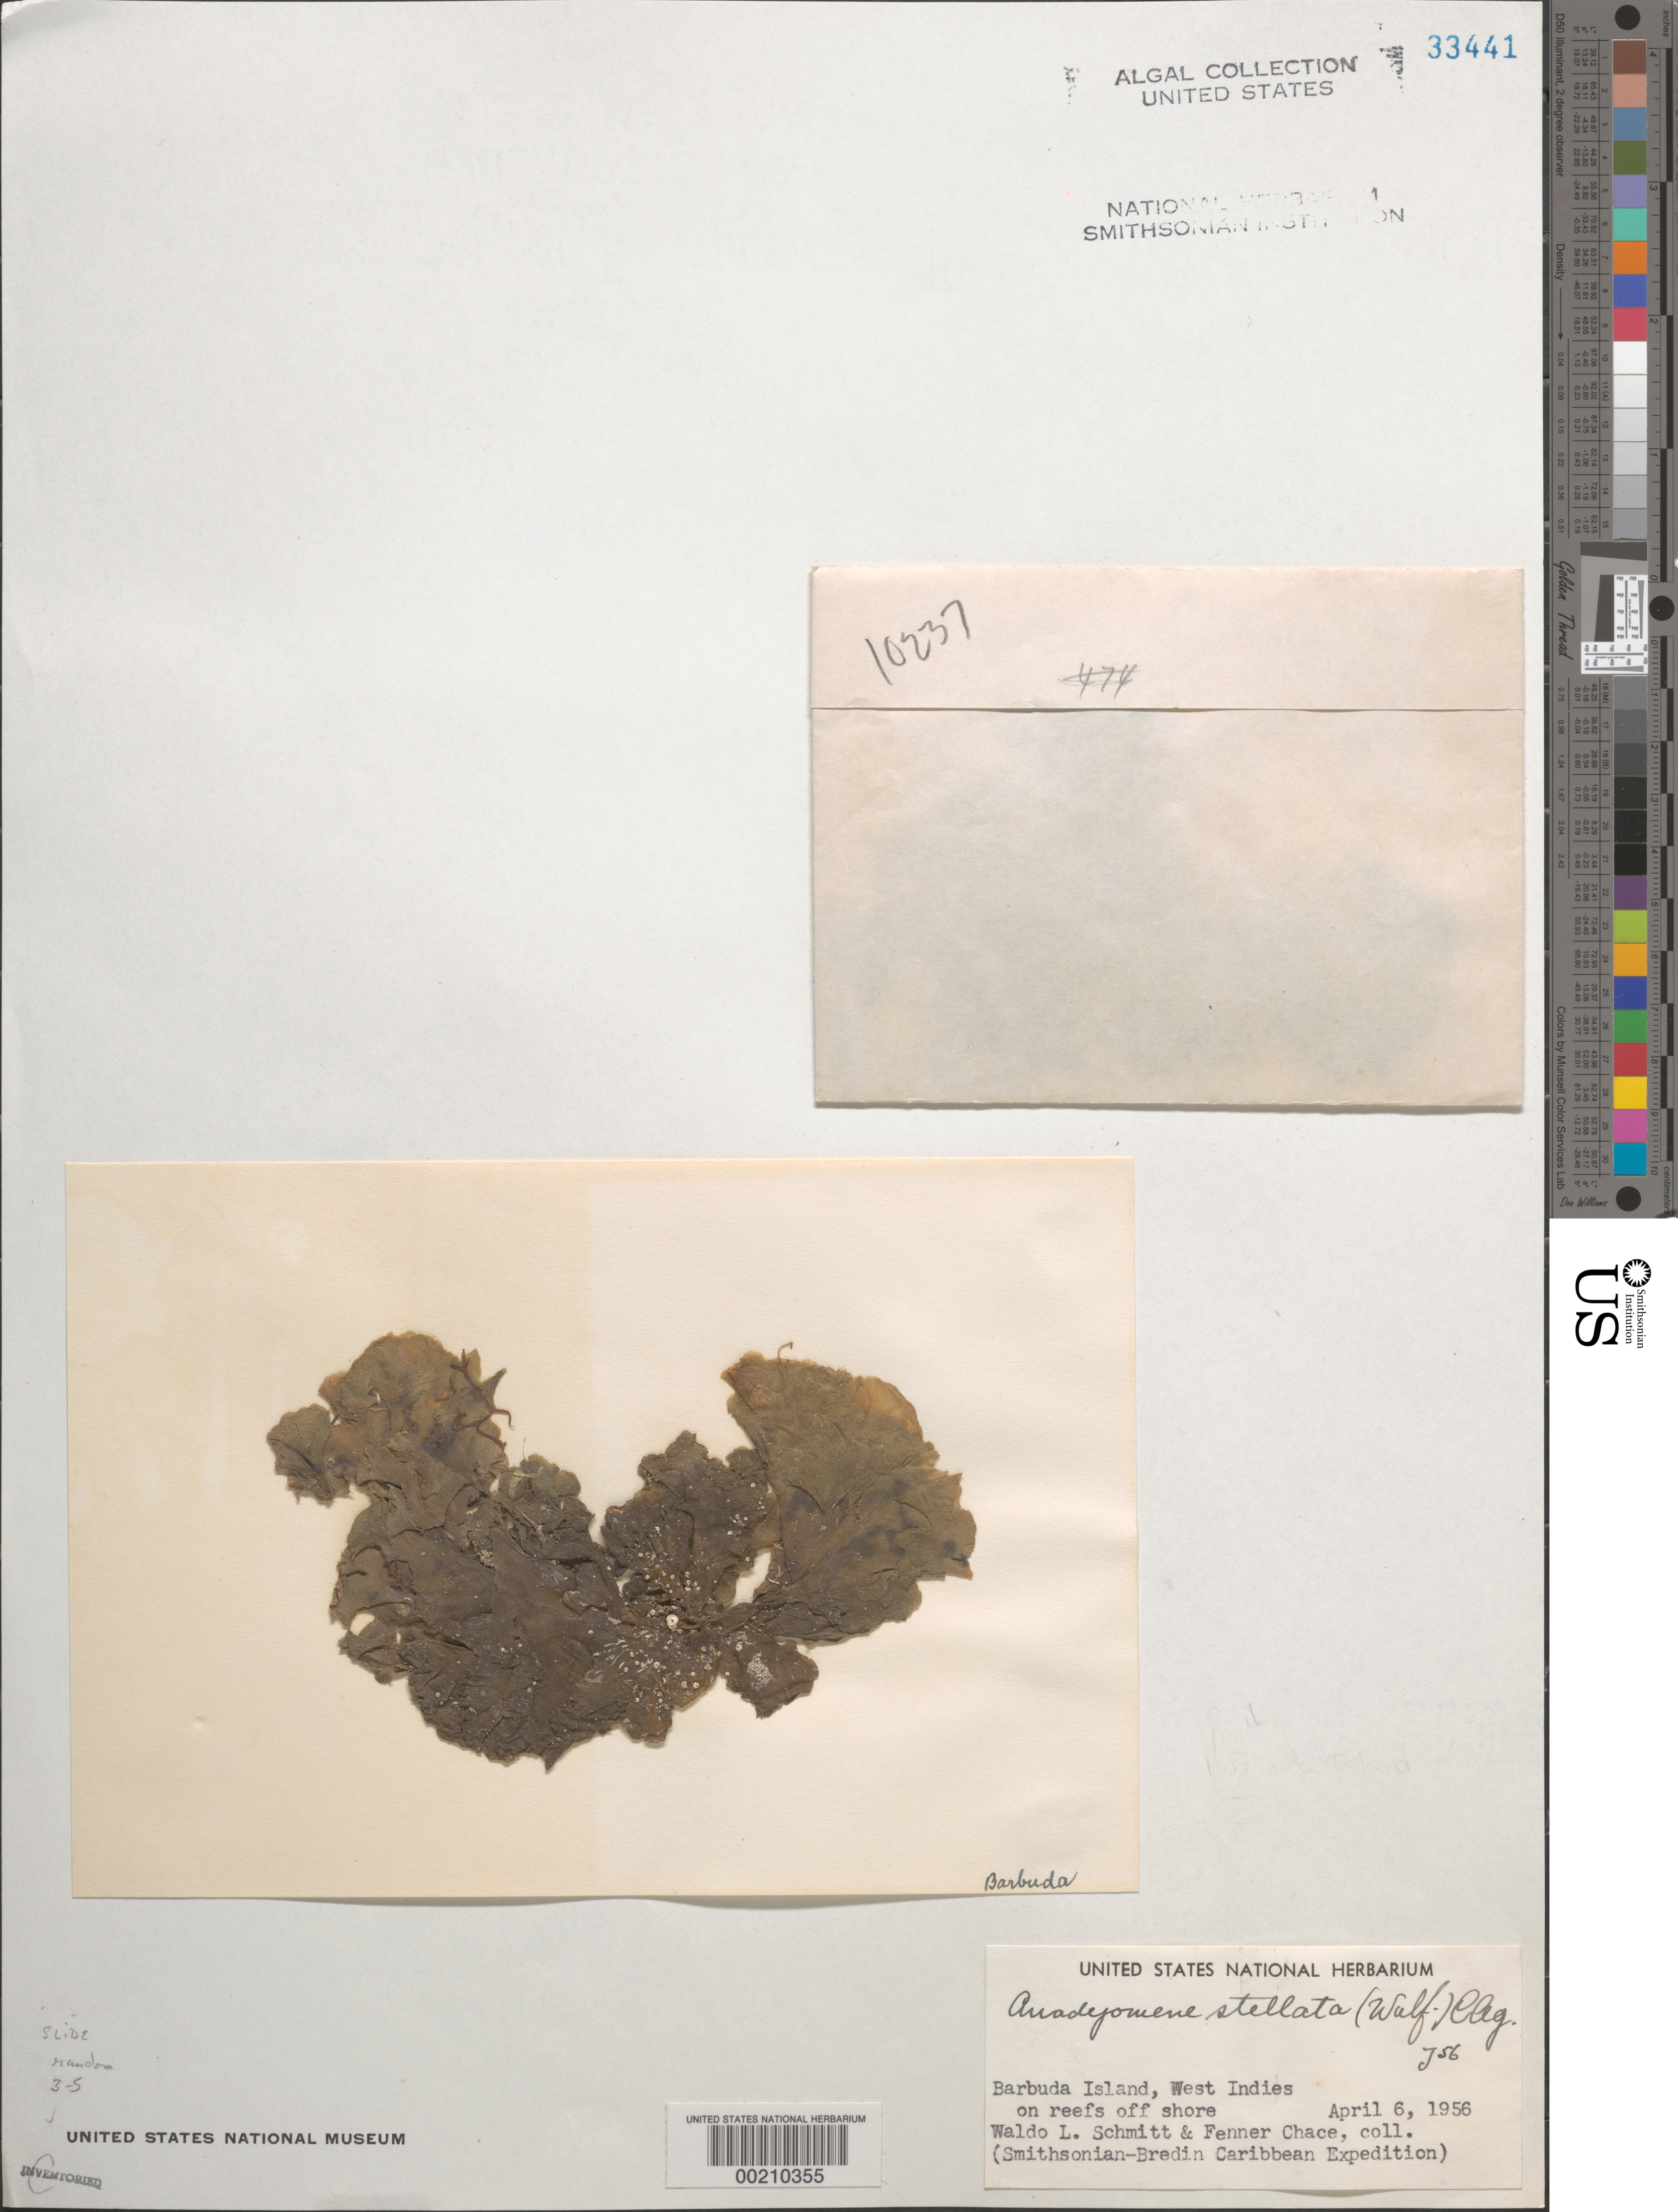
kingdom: Plantae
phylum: Chlorophyta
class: Ulvophyceae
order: Cladophorales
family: Anadyomenaceae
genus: Anadyomene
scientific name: Anadyomene stellata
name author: (Wulfen) C. Agardh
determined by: Taylor, William R.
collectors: W. L. Schmitt & F. Chace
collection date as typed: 06 Apr 1956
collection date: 1956-04-06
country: Antigua and Barbuda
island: Barbuda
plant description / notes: Smithsonian-Bredin Caribbean Expedition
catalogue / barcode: US 33441